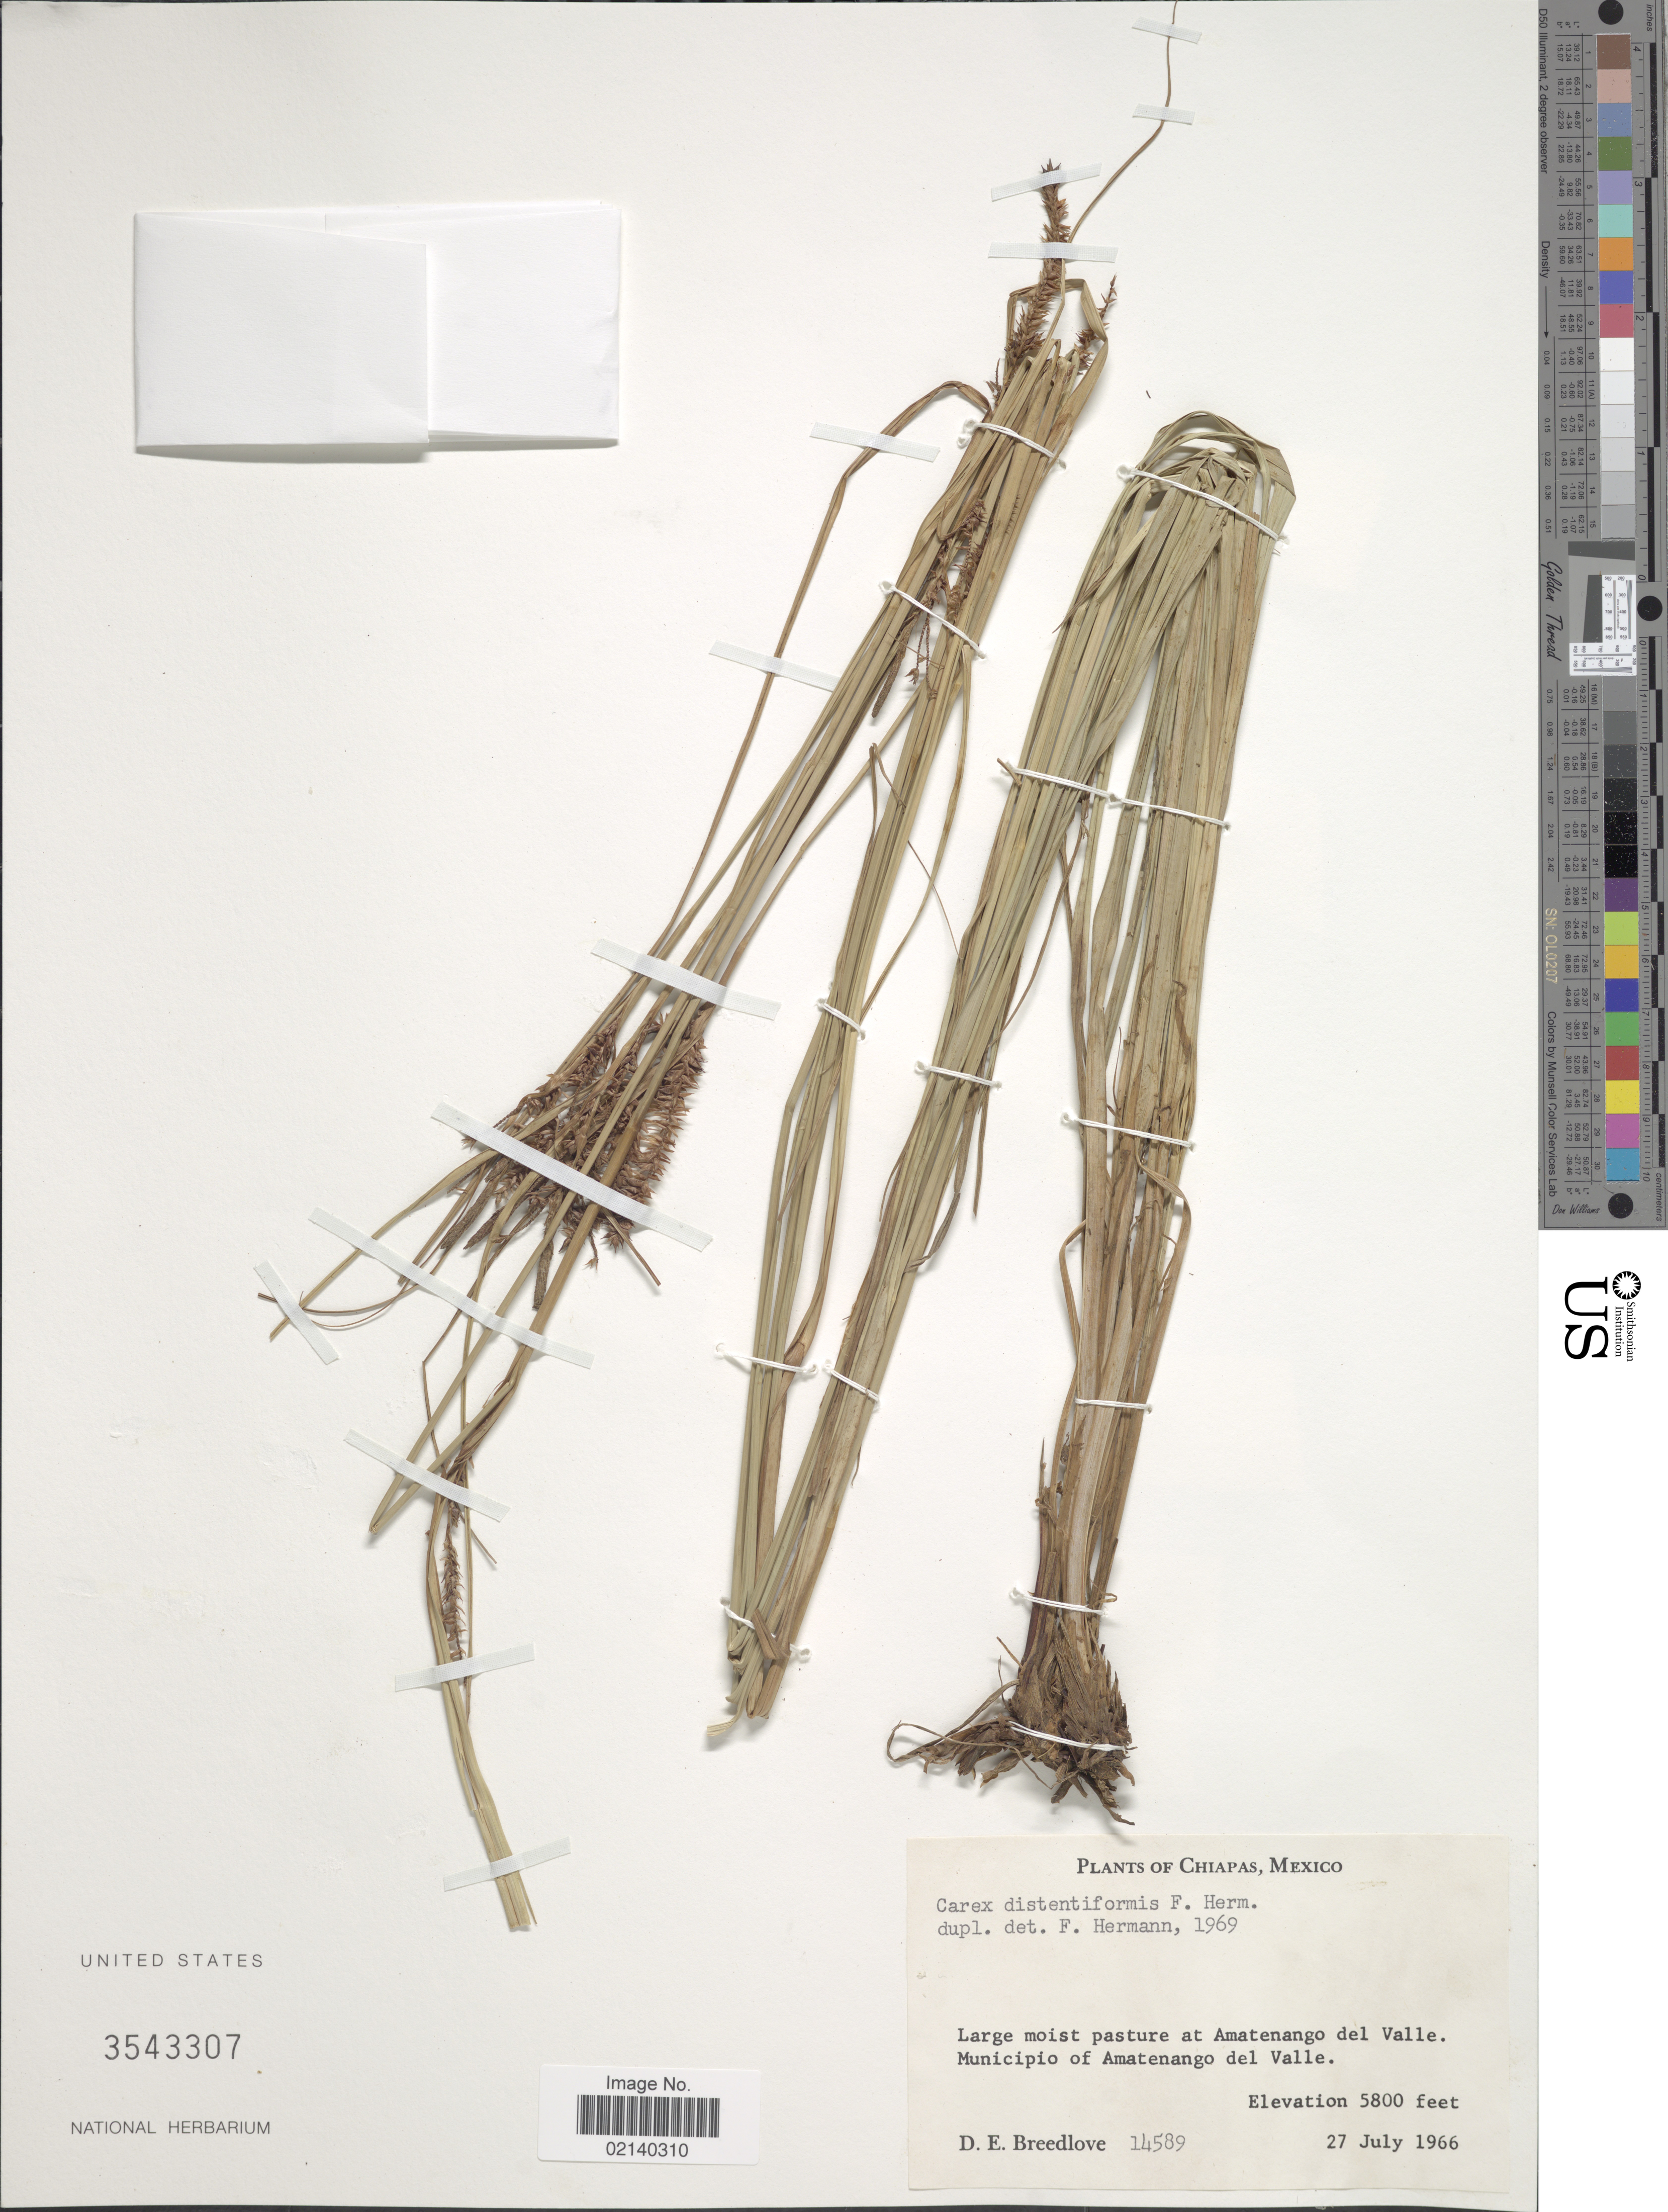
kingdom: Plantae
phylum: Tracheophyta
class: Liliopsida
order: Poales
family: Cyperaceae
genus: Carex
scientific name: Carex distentiformis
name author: F.J. Herm.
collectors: D. E. Breedlove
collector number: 14589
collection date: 1966-07-27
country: Mexico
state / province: Chiapas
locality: Large moist pasture at Amatenango del Valle. Municipio of Amatenango del Valle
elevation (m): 1768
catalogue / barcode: US 3543307